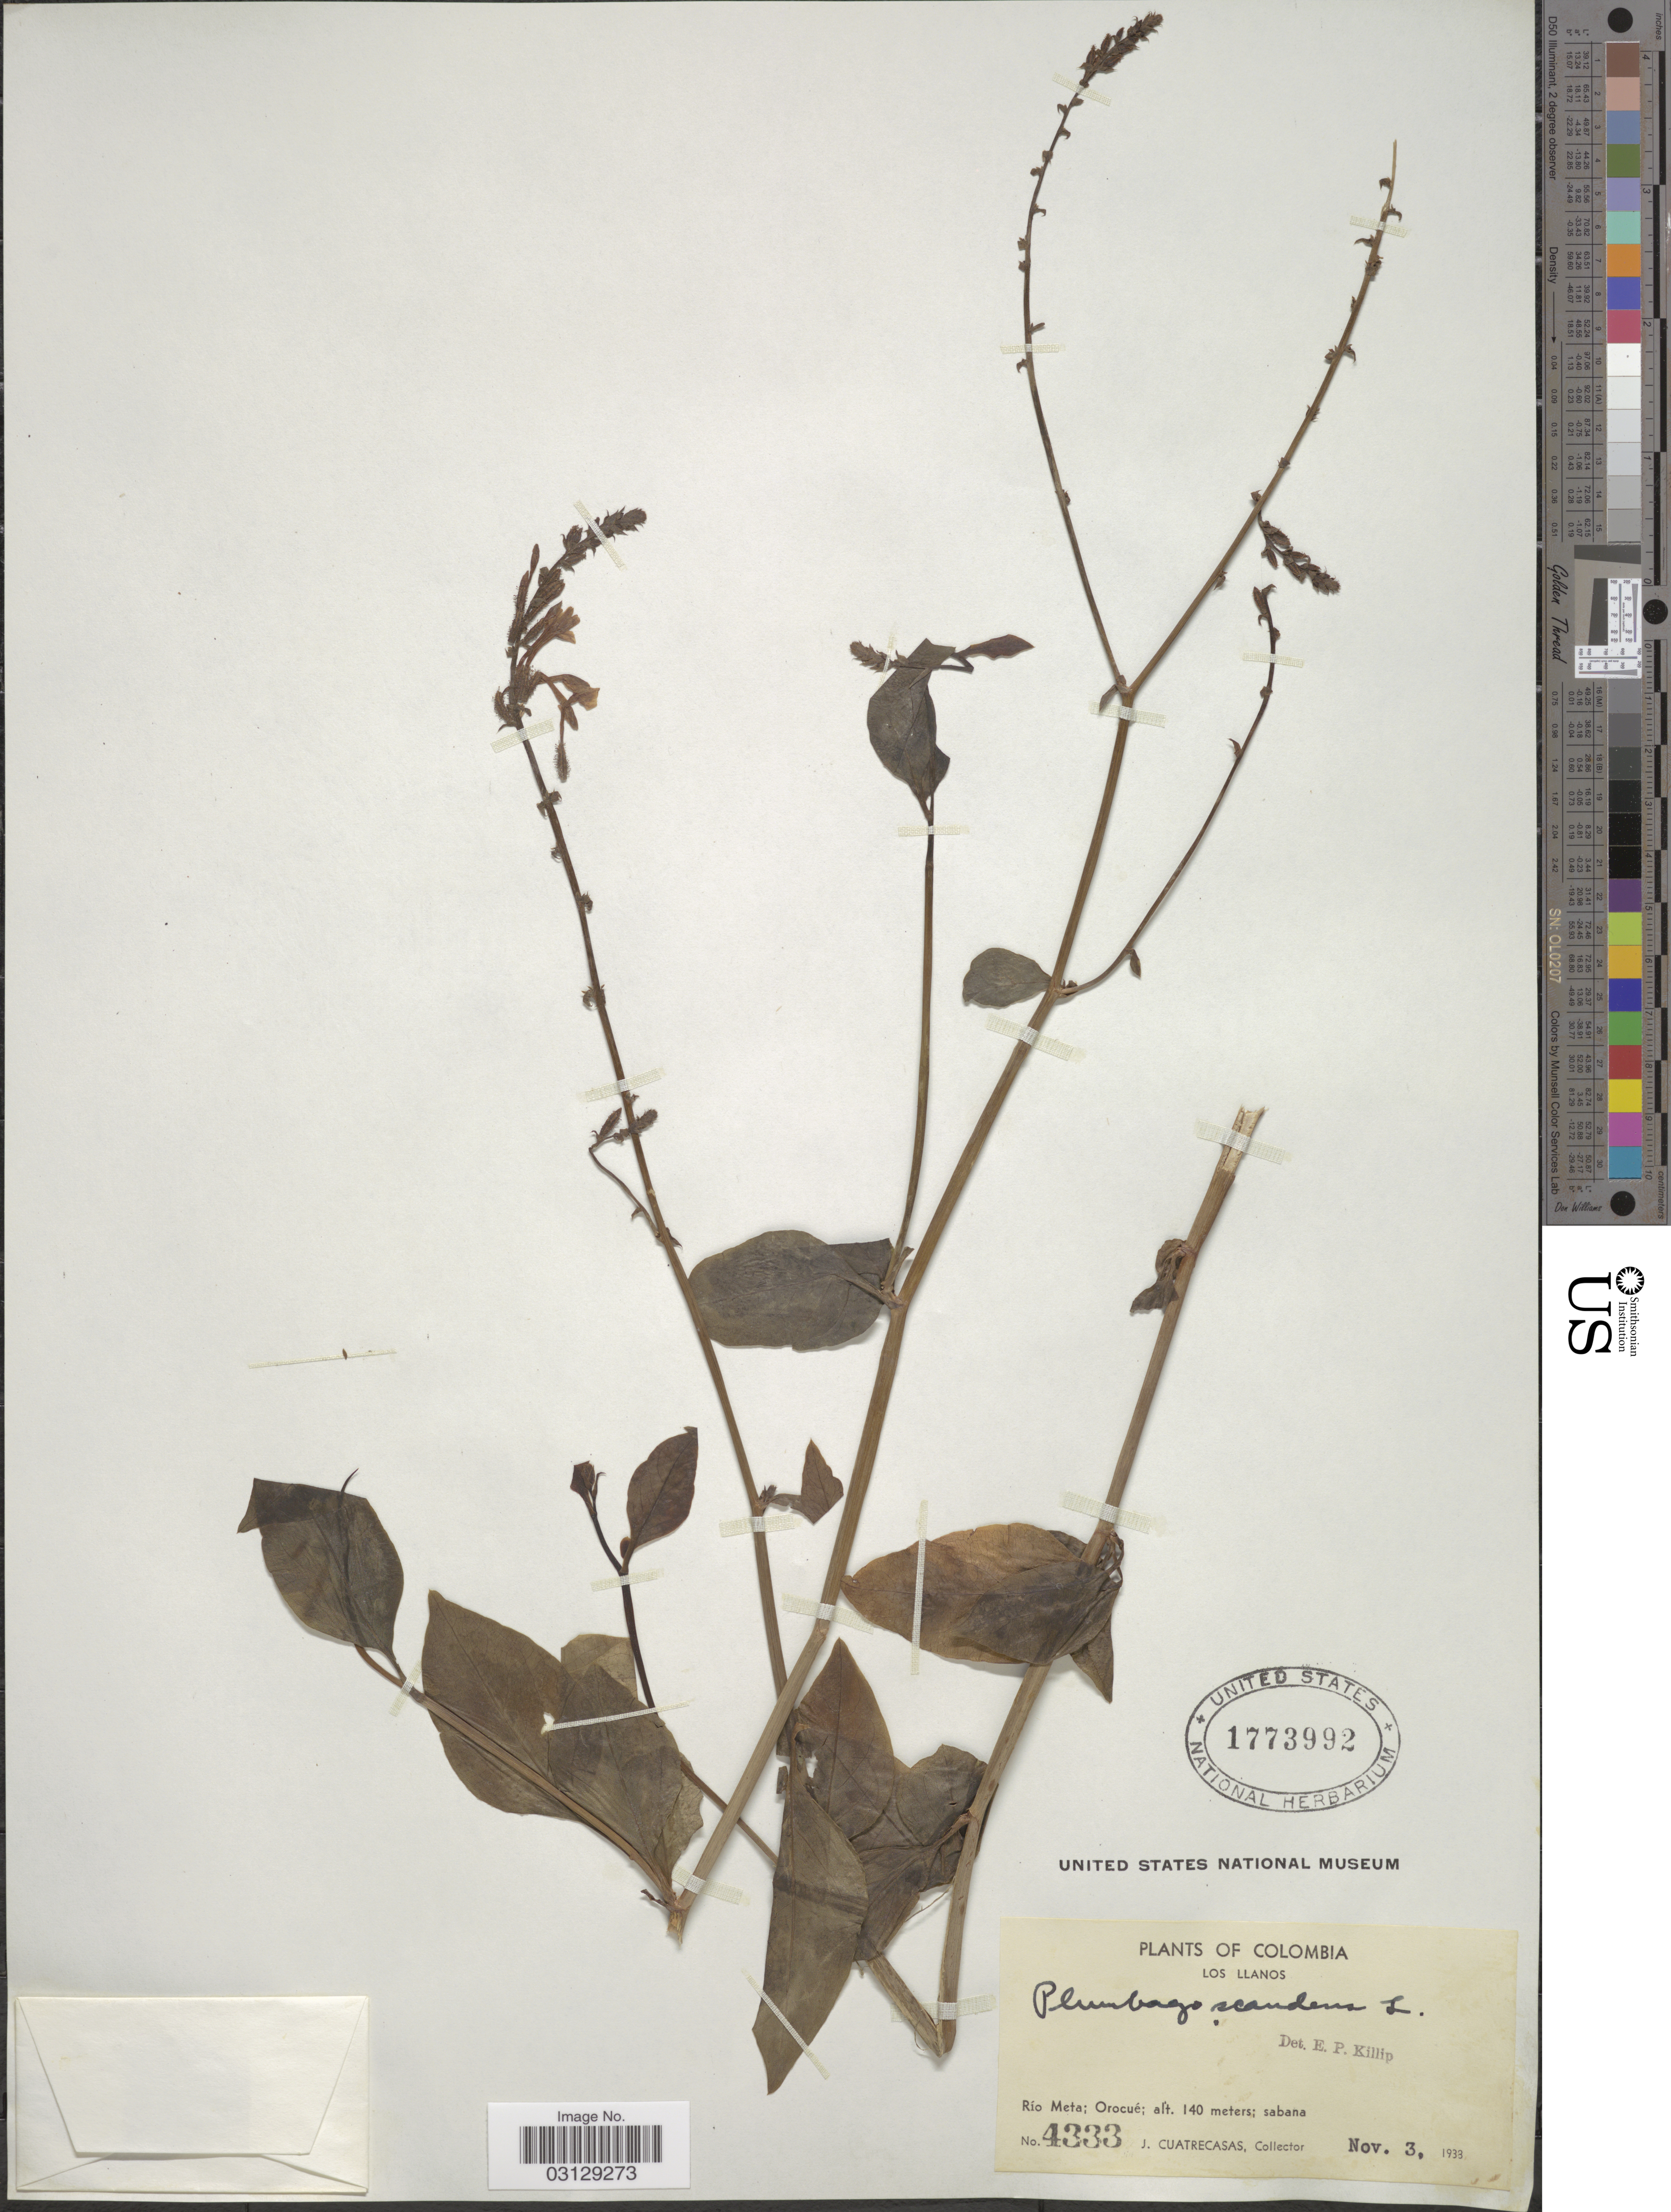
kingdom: Plantae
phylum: Tracheophyta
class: Magnoliopsida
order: Caryophyllales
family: Plumbaginaceae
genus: Plumbago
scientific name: Plumbago scandens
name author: L.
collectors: J. Cuatrecasas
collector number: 4333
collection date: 1938-11-03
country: Colombia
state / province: Meta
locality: Los Llanos. Río Meta; Orocué.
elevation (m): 140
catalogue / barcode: US 1773992